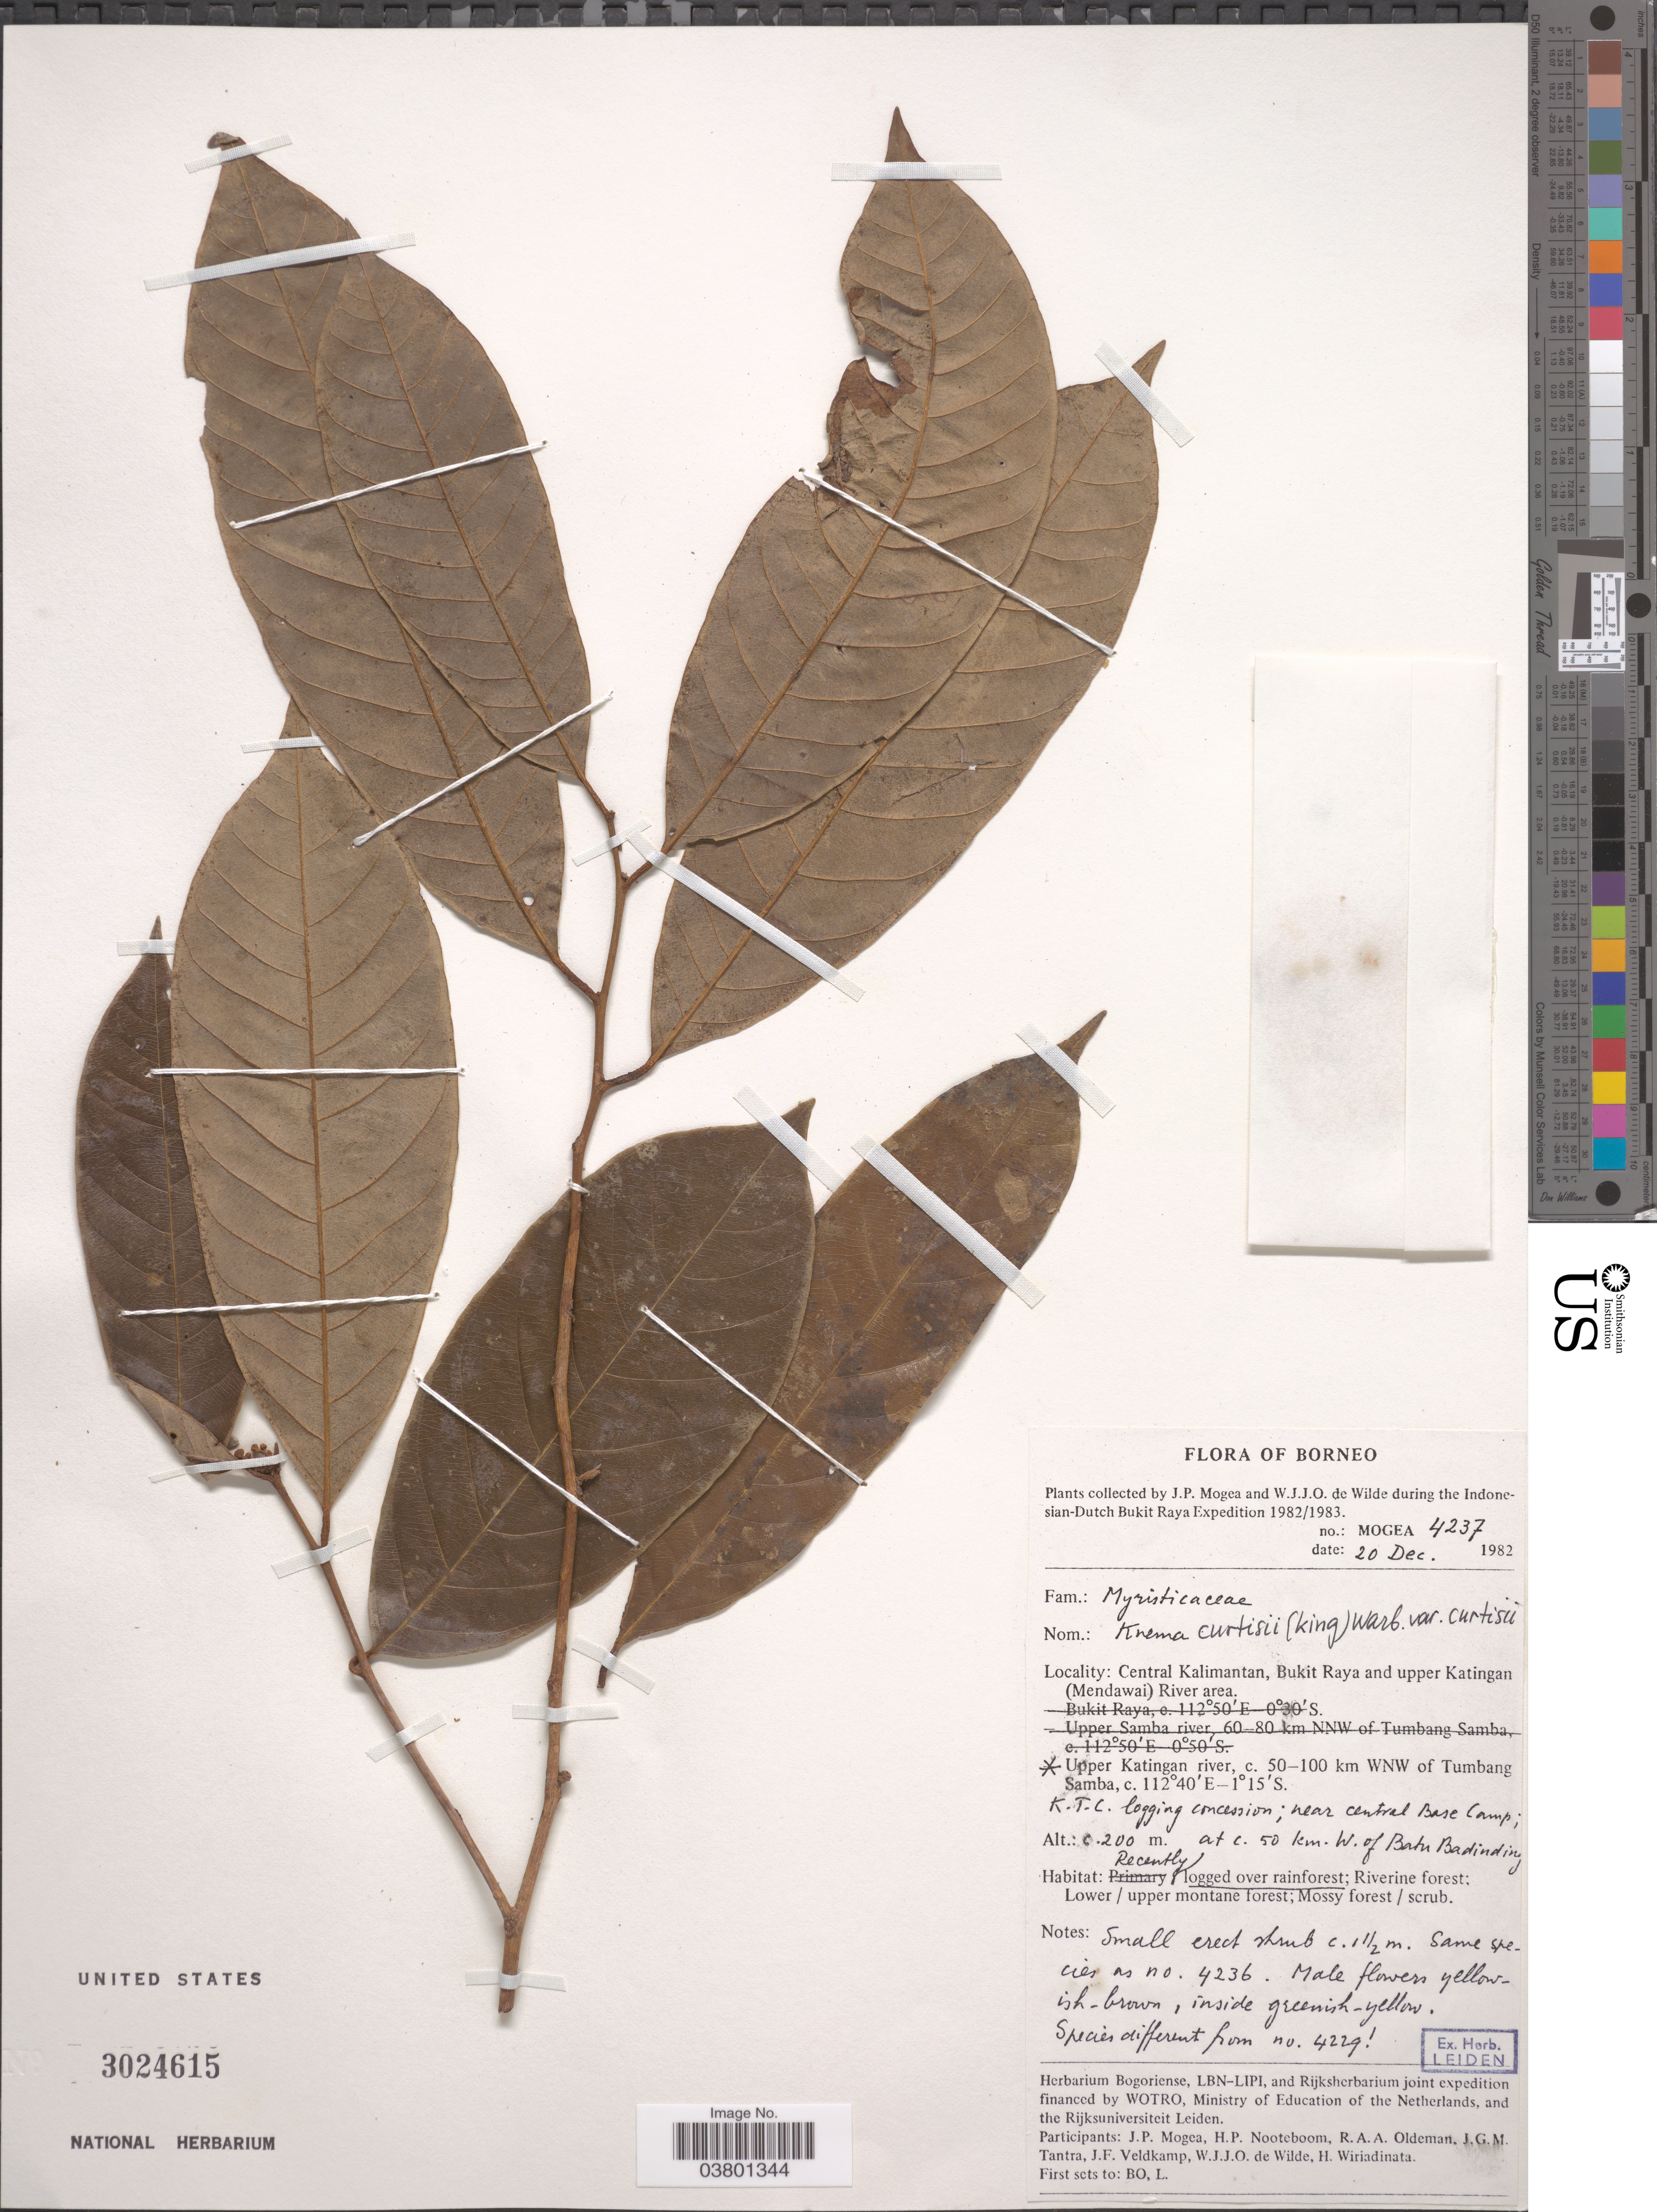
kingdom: Plantae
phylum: Tracheophyta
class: Magnoliopsida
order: Magnoliales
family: Myristicaceae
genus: Knema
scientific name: Knema curtisii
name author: Warb.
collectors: J. Mogea & W. J. de Wilde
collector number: Mogea 4237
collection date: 1982-12-20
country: Indonesia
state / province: Kalimantan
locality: Borneo. During the Indonesian- Dutch Bukit Raya. Central Kalimantan, Bukit Raya and upper Katingan (Mendawai) River area. Upper Katinga river, c. 50-100 km WNW of Tumbang Samba. K.T.C. logging concession; near Central Base Camp; at c. 50 km. W. of Batu Bedinding.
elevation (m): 200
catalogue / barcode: US 3024615